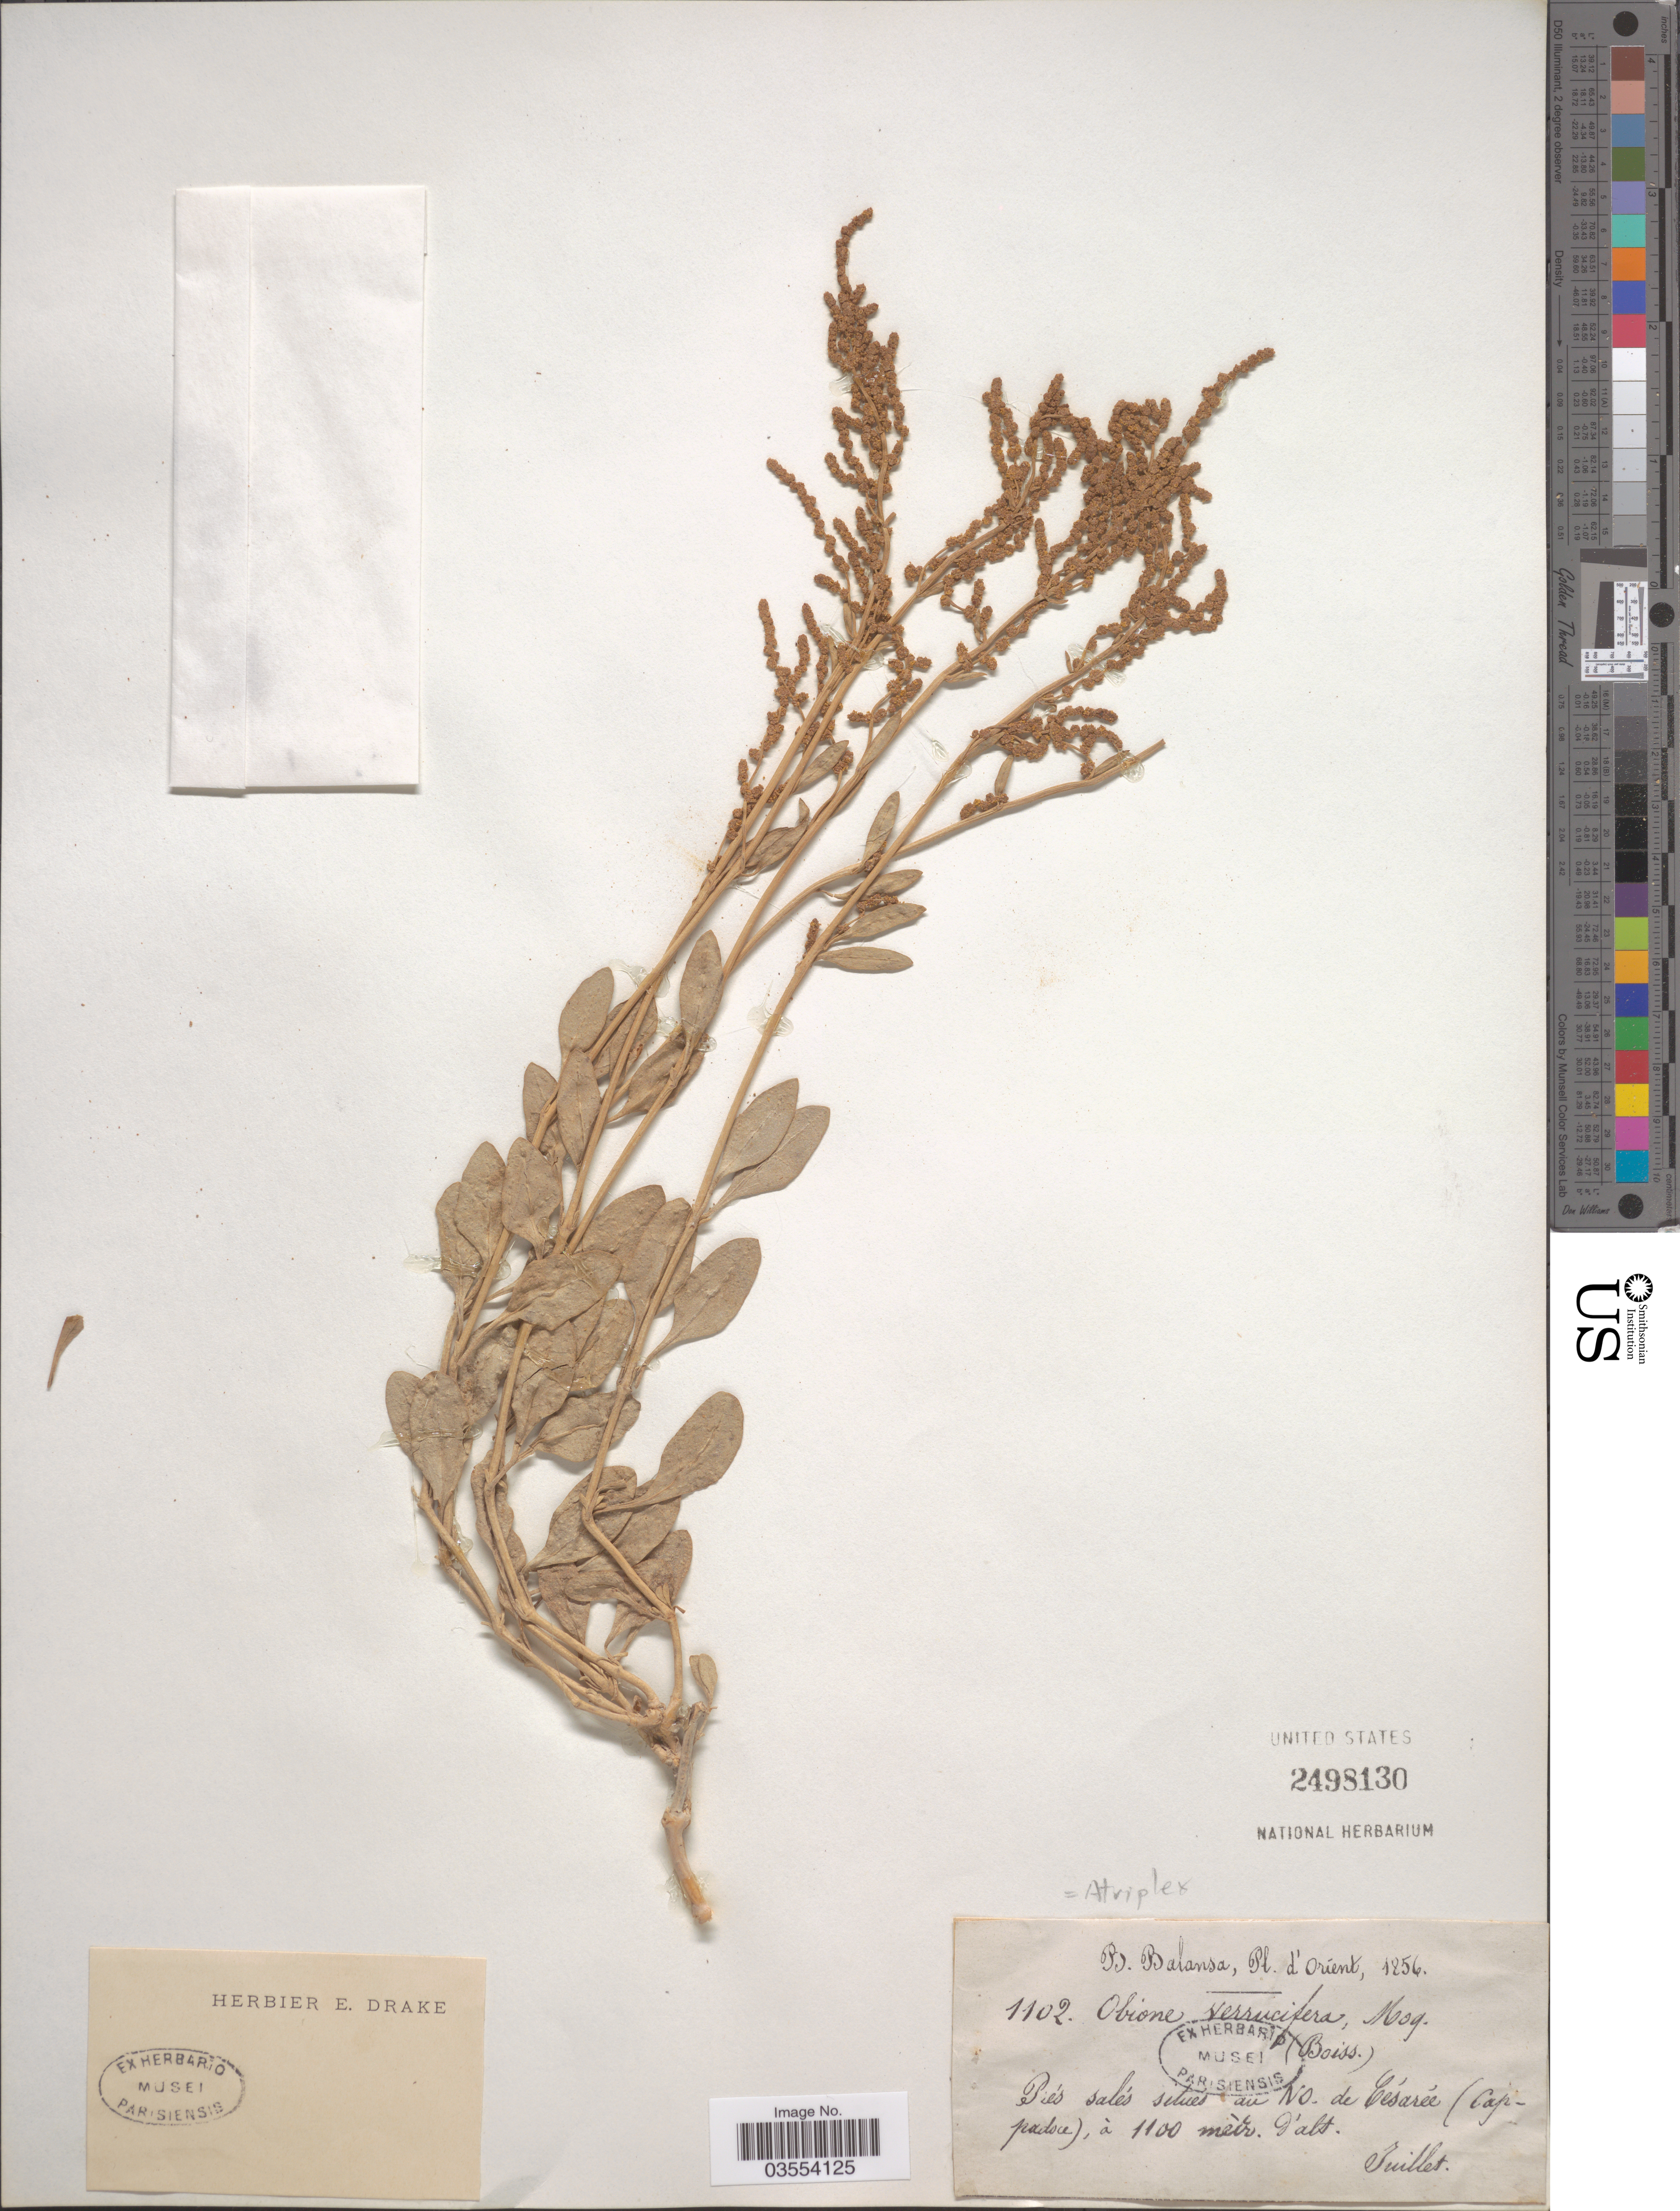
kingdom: Plantae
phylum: Tracheophyta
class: Magnoliopsida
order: Caryophyllales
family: Amaranthaceae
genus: Atriplex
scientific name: Atriplex sp.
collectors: B. Balansa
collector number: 1102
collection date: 1856-07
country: Turkey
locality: D'Orient. Piés salés situés au NO. de Césarée (Capadoce).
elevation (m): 1100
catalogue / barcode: US 2498130